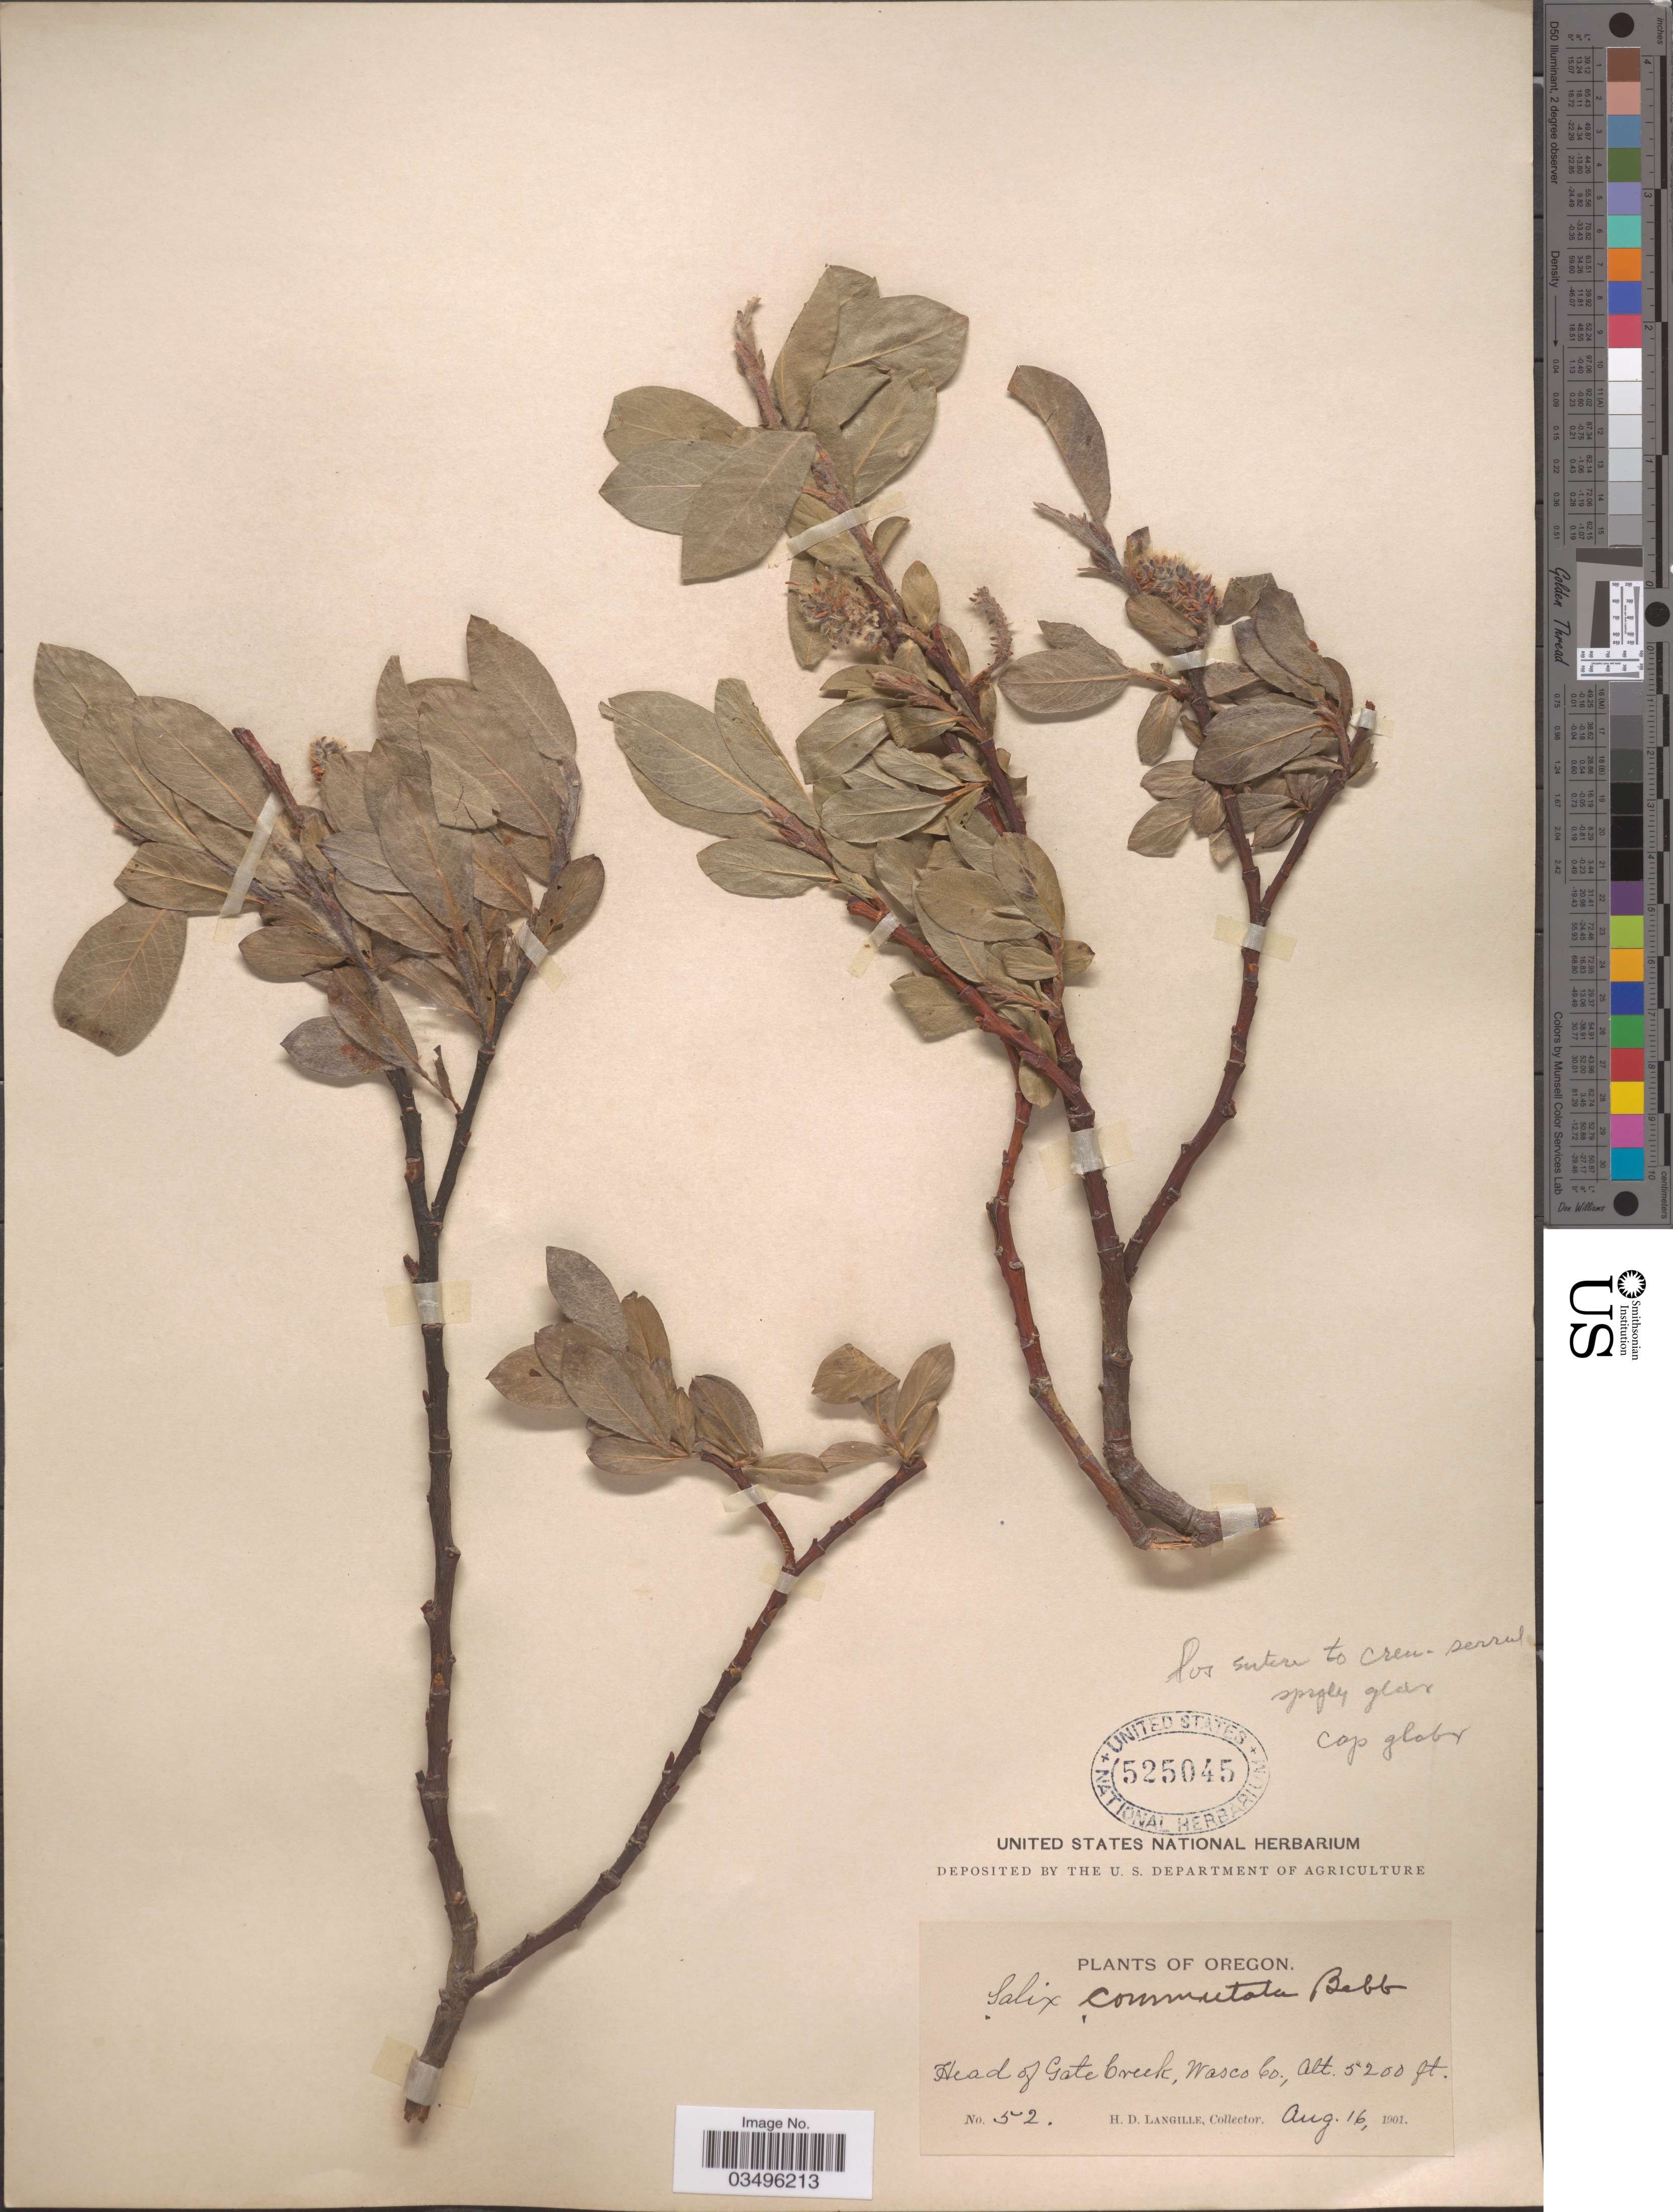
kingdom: Plantae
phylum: Tracheophyta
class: Magnoliopsida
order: Malpighiales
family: Salicaceae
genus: Salix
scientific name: Salix commutata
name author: Bebb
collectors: H. Langille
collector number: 52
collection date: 1901-08-16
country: United States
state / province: Oregon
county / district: Wasco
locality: Head of Gate Creek, Wasco Co.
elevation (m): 1585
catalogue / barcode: US 525045